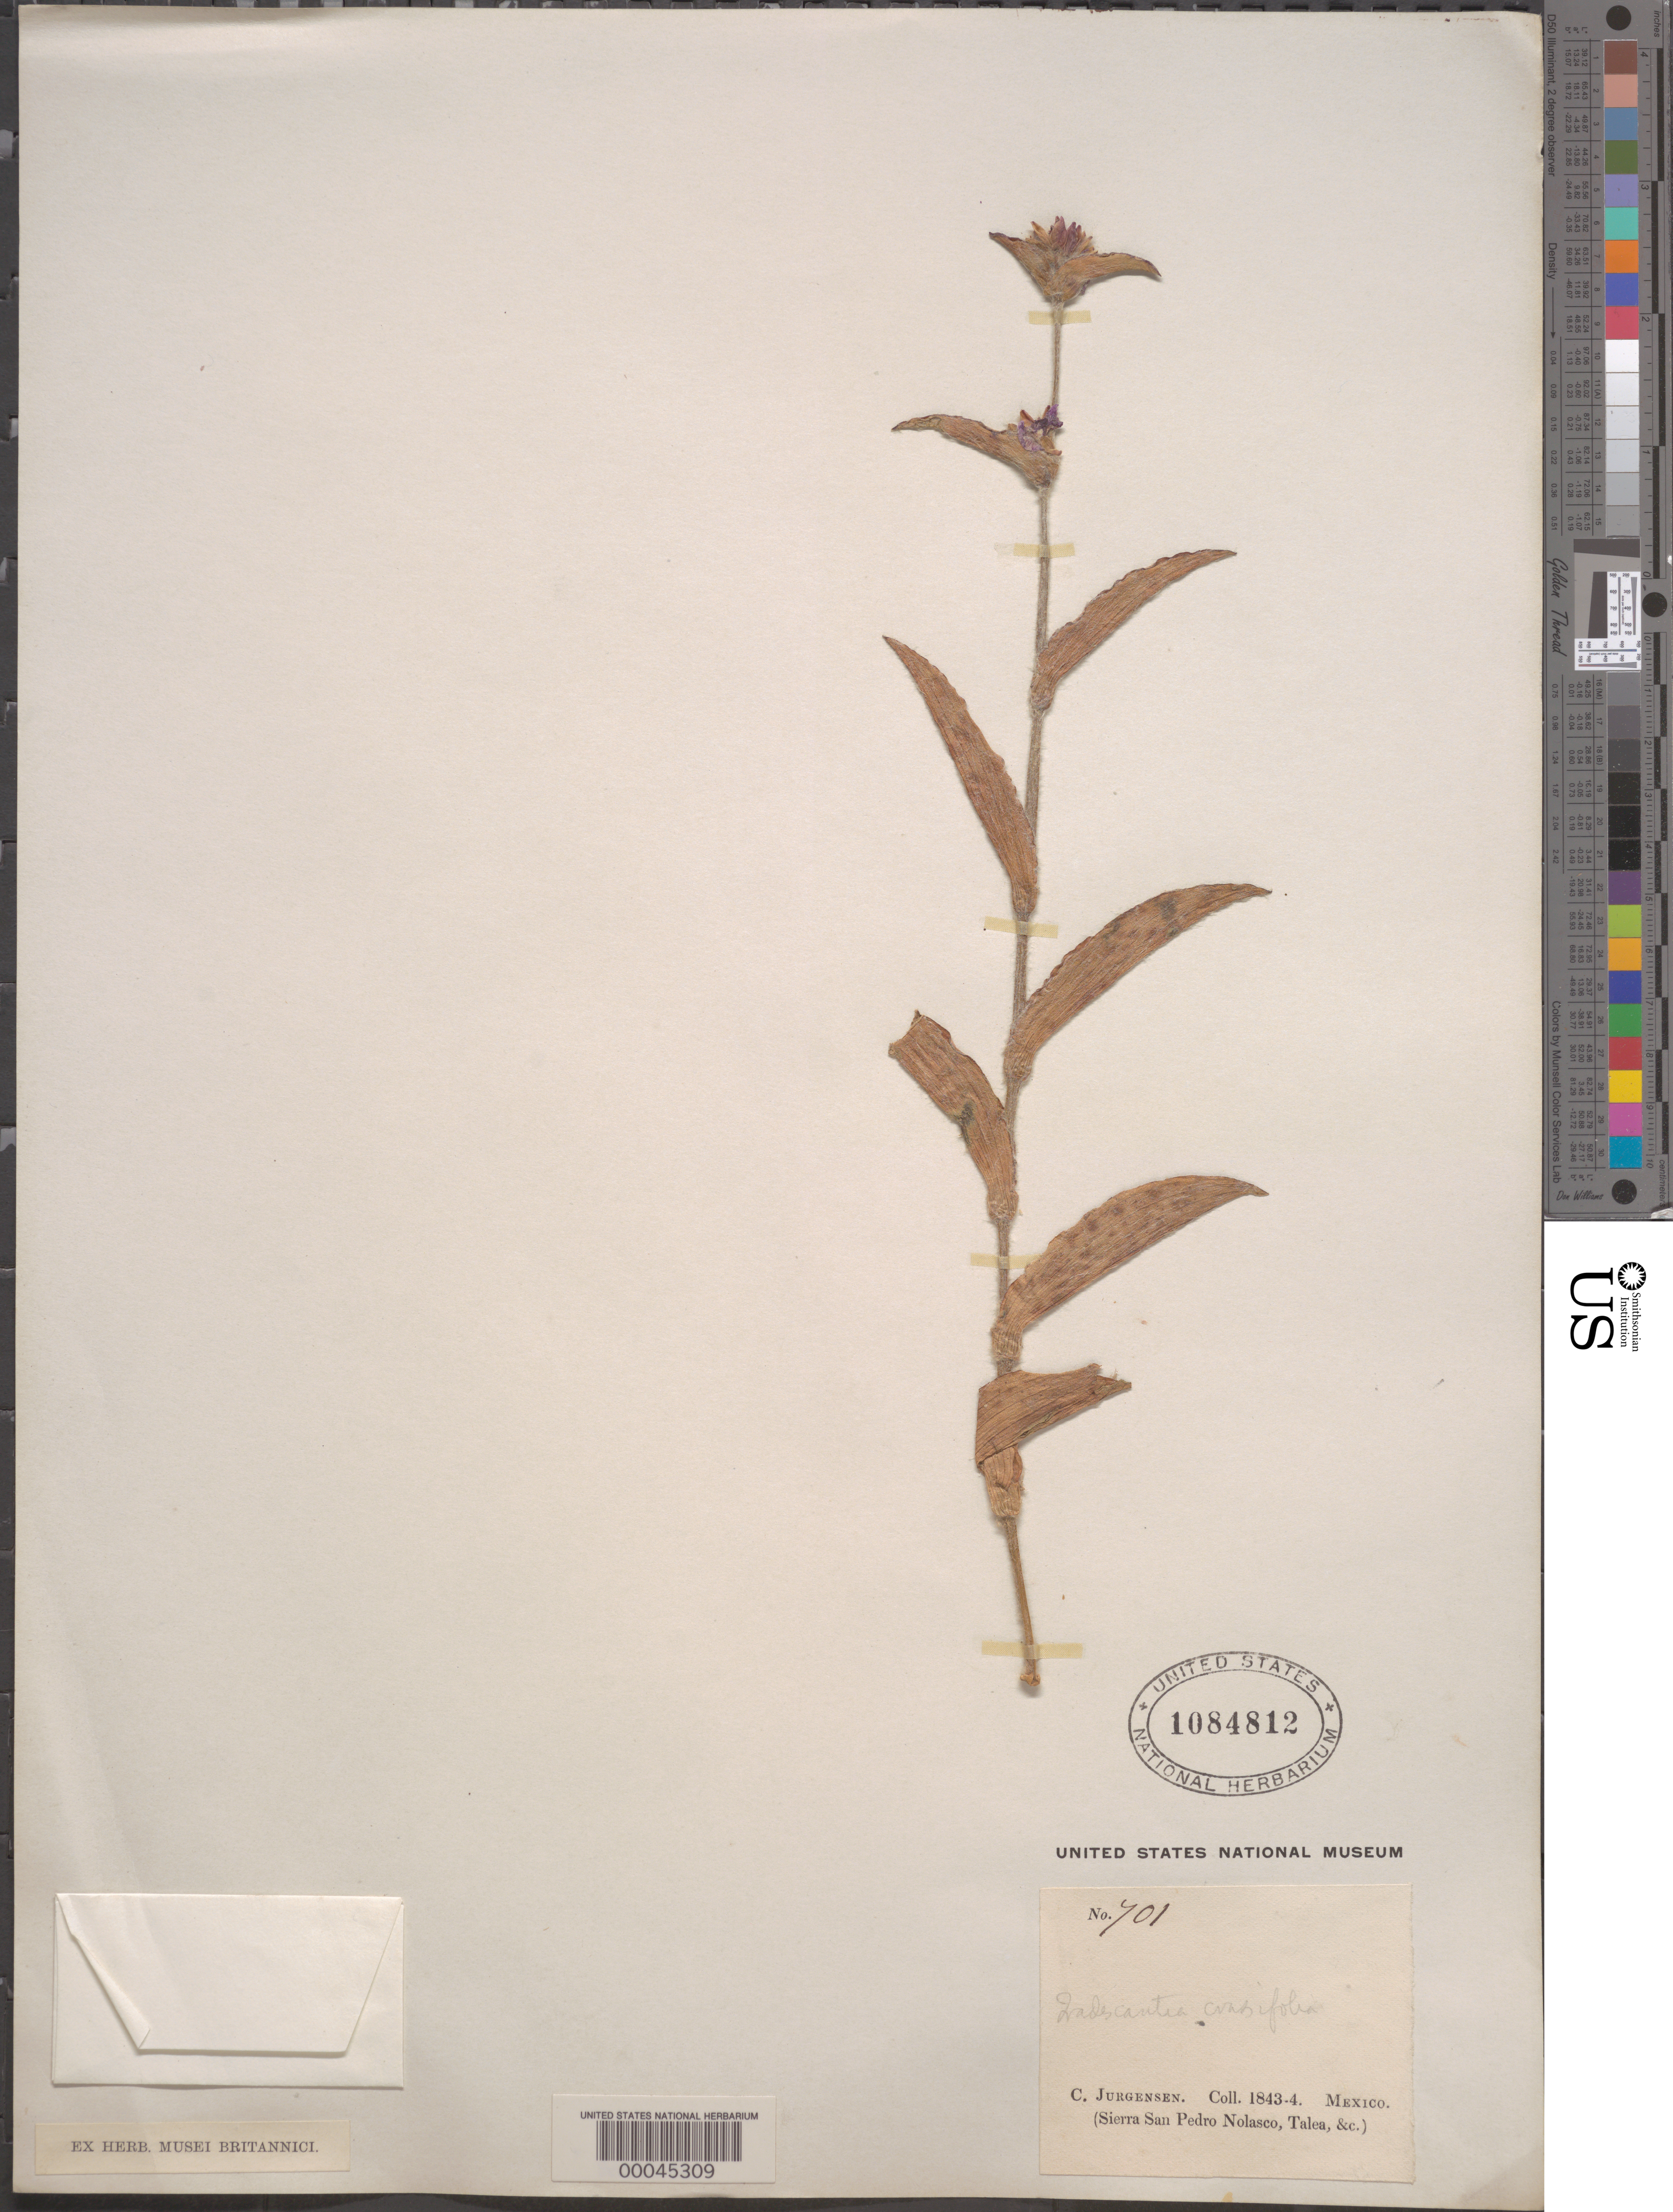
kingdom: Plantae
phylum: Tracheophyta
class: Liliopsida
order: Commelinales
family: Commelinaceae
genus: Tradescantia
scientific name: Tradescantia crassifolia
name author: Cav.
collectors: C. Jurgensen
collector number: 701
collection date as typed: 1843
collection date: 1843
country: Mexico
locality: Sierra San Pedro Nolasco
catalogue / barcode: US 1084812